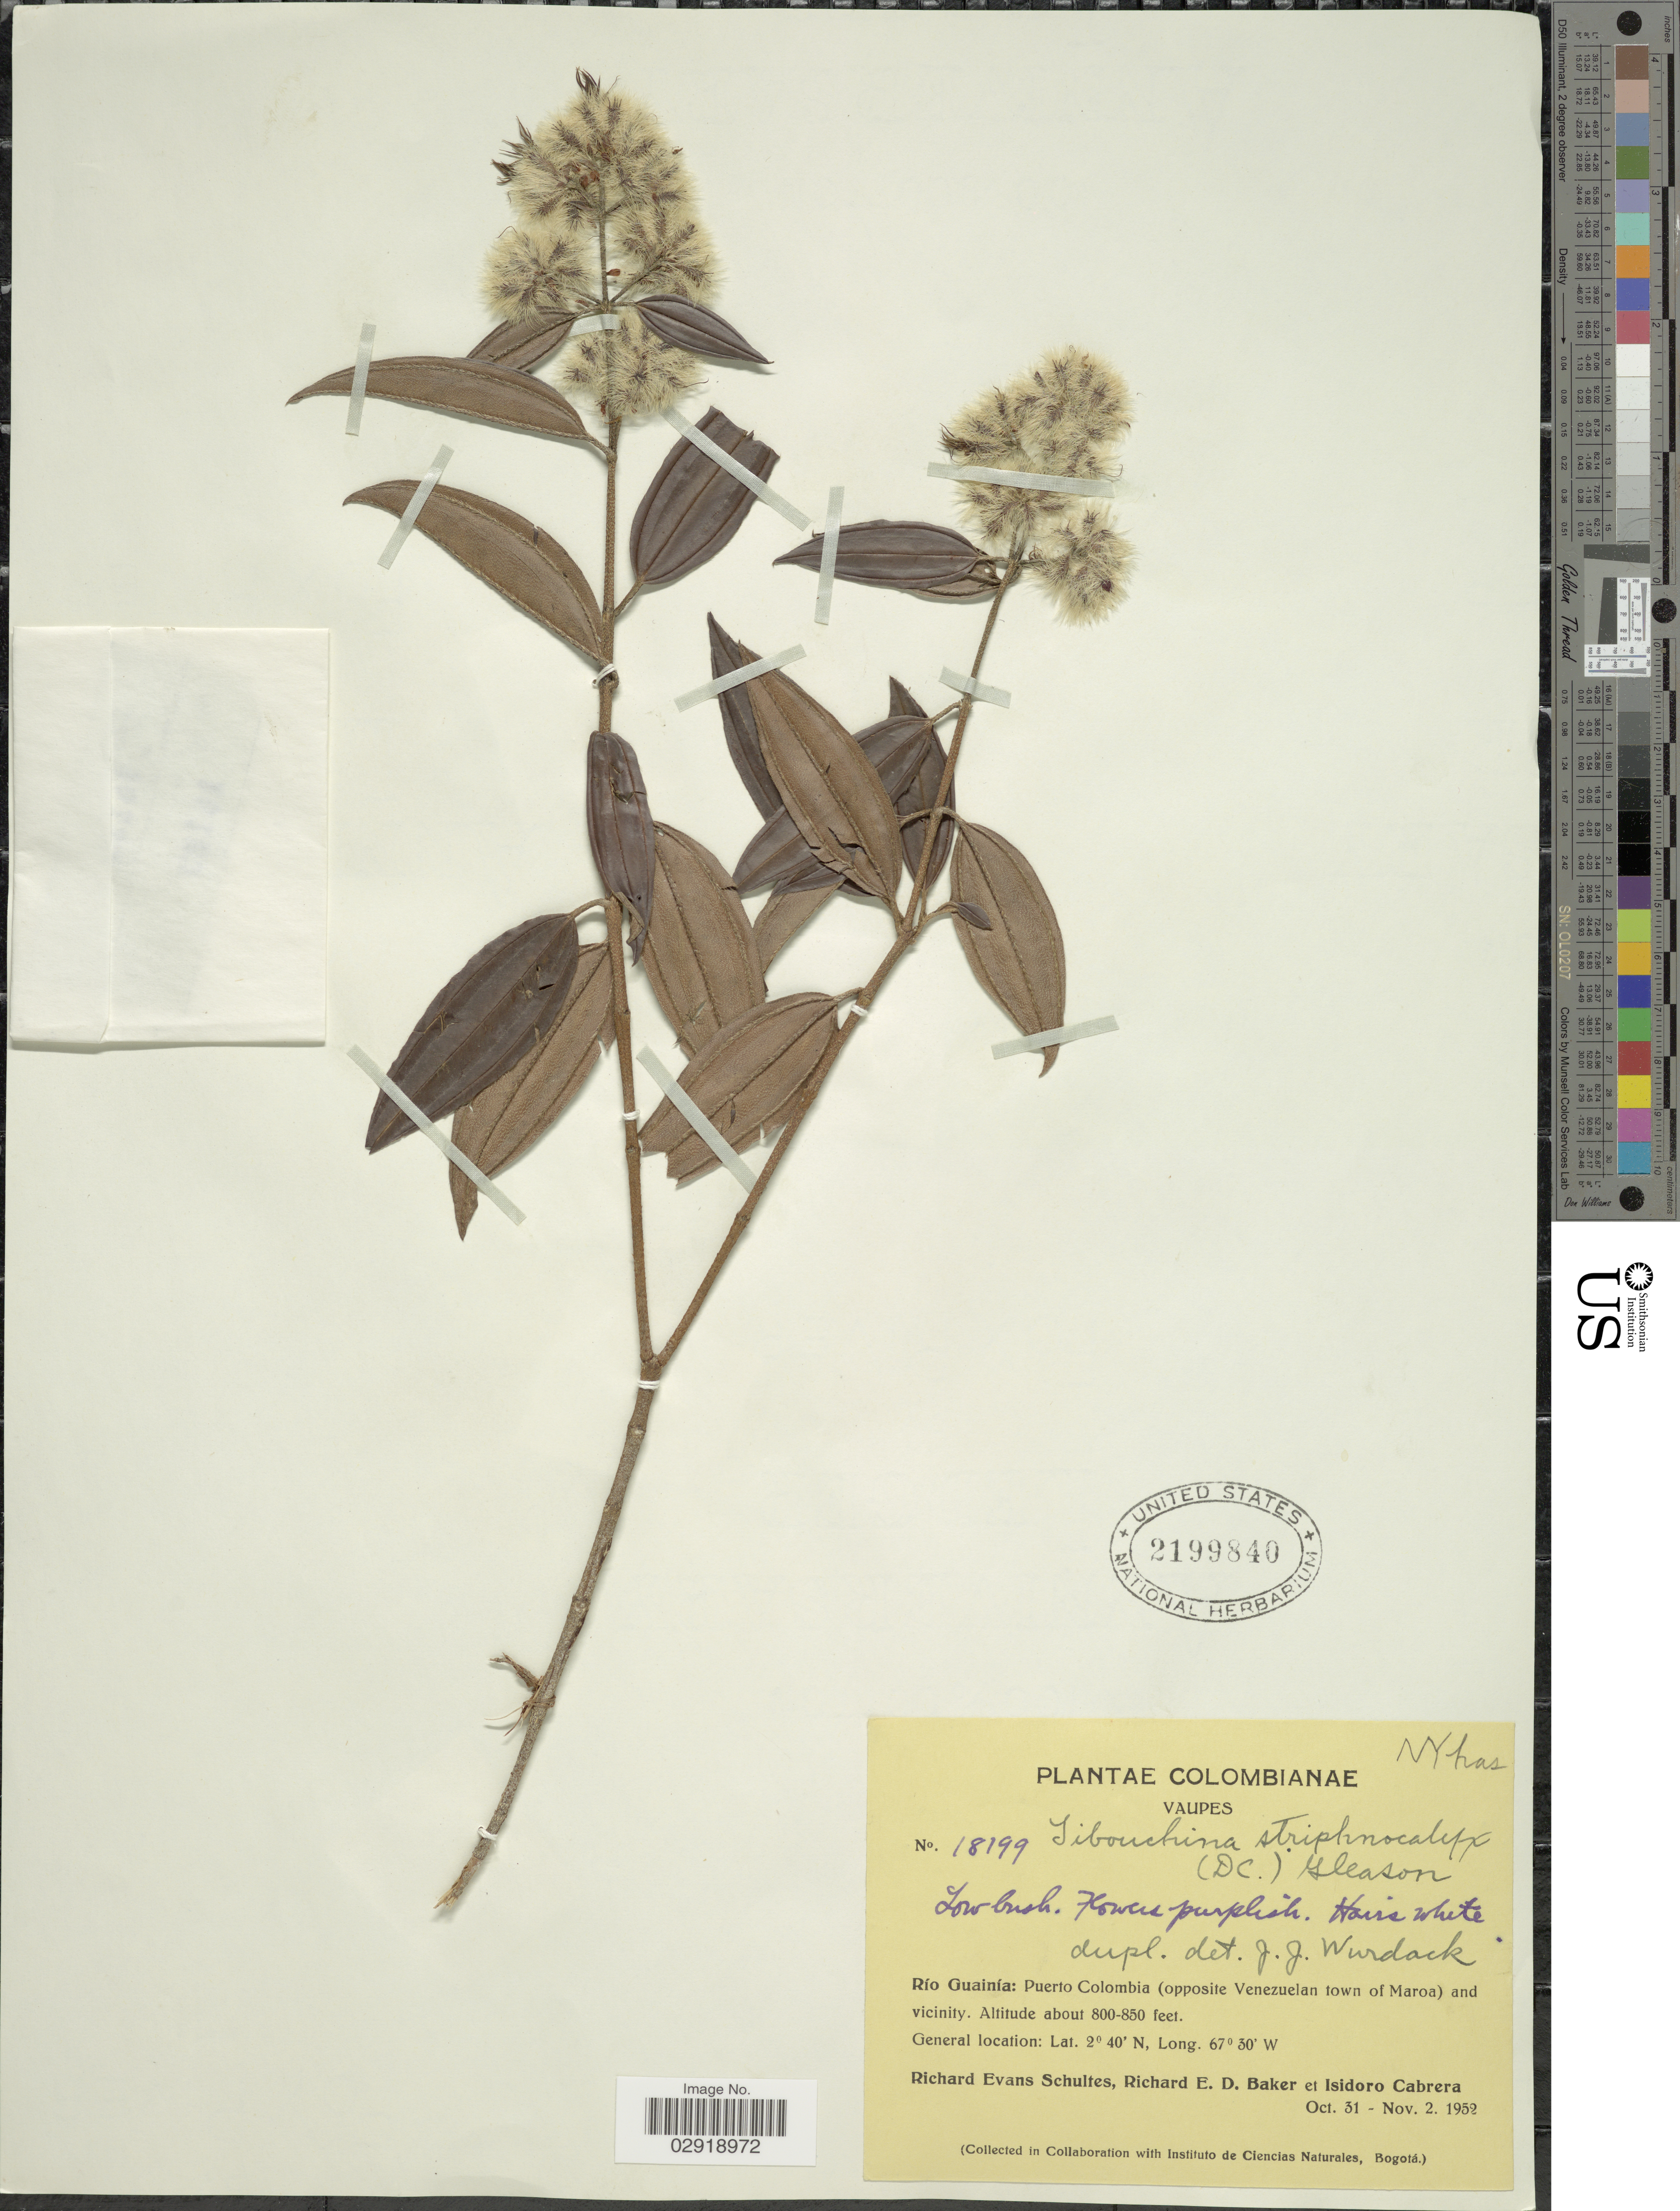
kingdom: Plantae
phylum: Tracheophyta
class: Magnoliopsida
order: Myrtales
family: Melastomataceae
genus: Tibouchina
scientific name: Tibouchina striphnocalyx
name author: (DC.) Gleason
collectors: R. E. Schultes, R. E. D. Baker & I. Cabrera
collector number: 18199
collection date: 1952-10-31/1952-11-02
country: Colombia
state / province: Vaupés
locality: Río Guainía: Puerto Colombia (opposite Venezuelan town of Maroa) and vicinity.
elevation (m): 244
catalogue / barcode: US 2199840